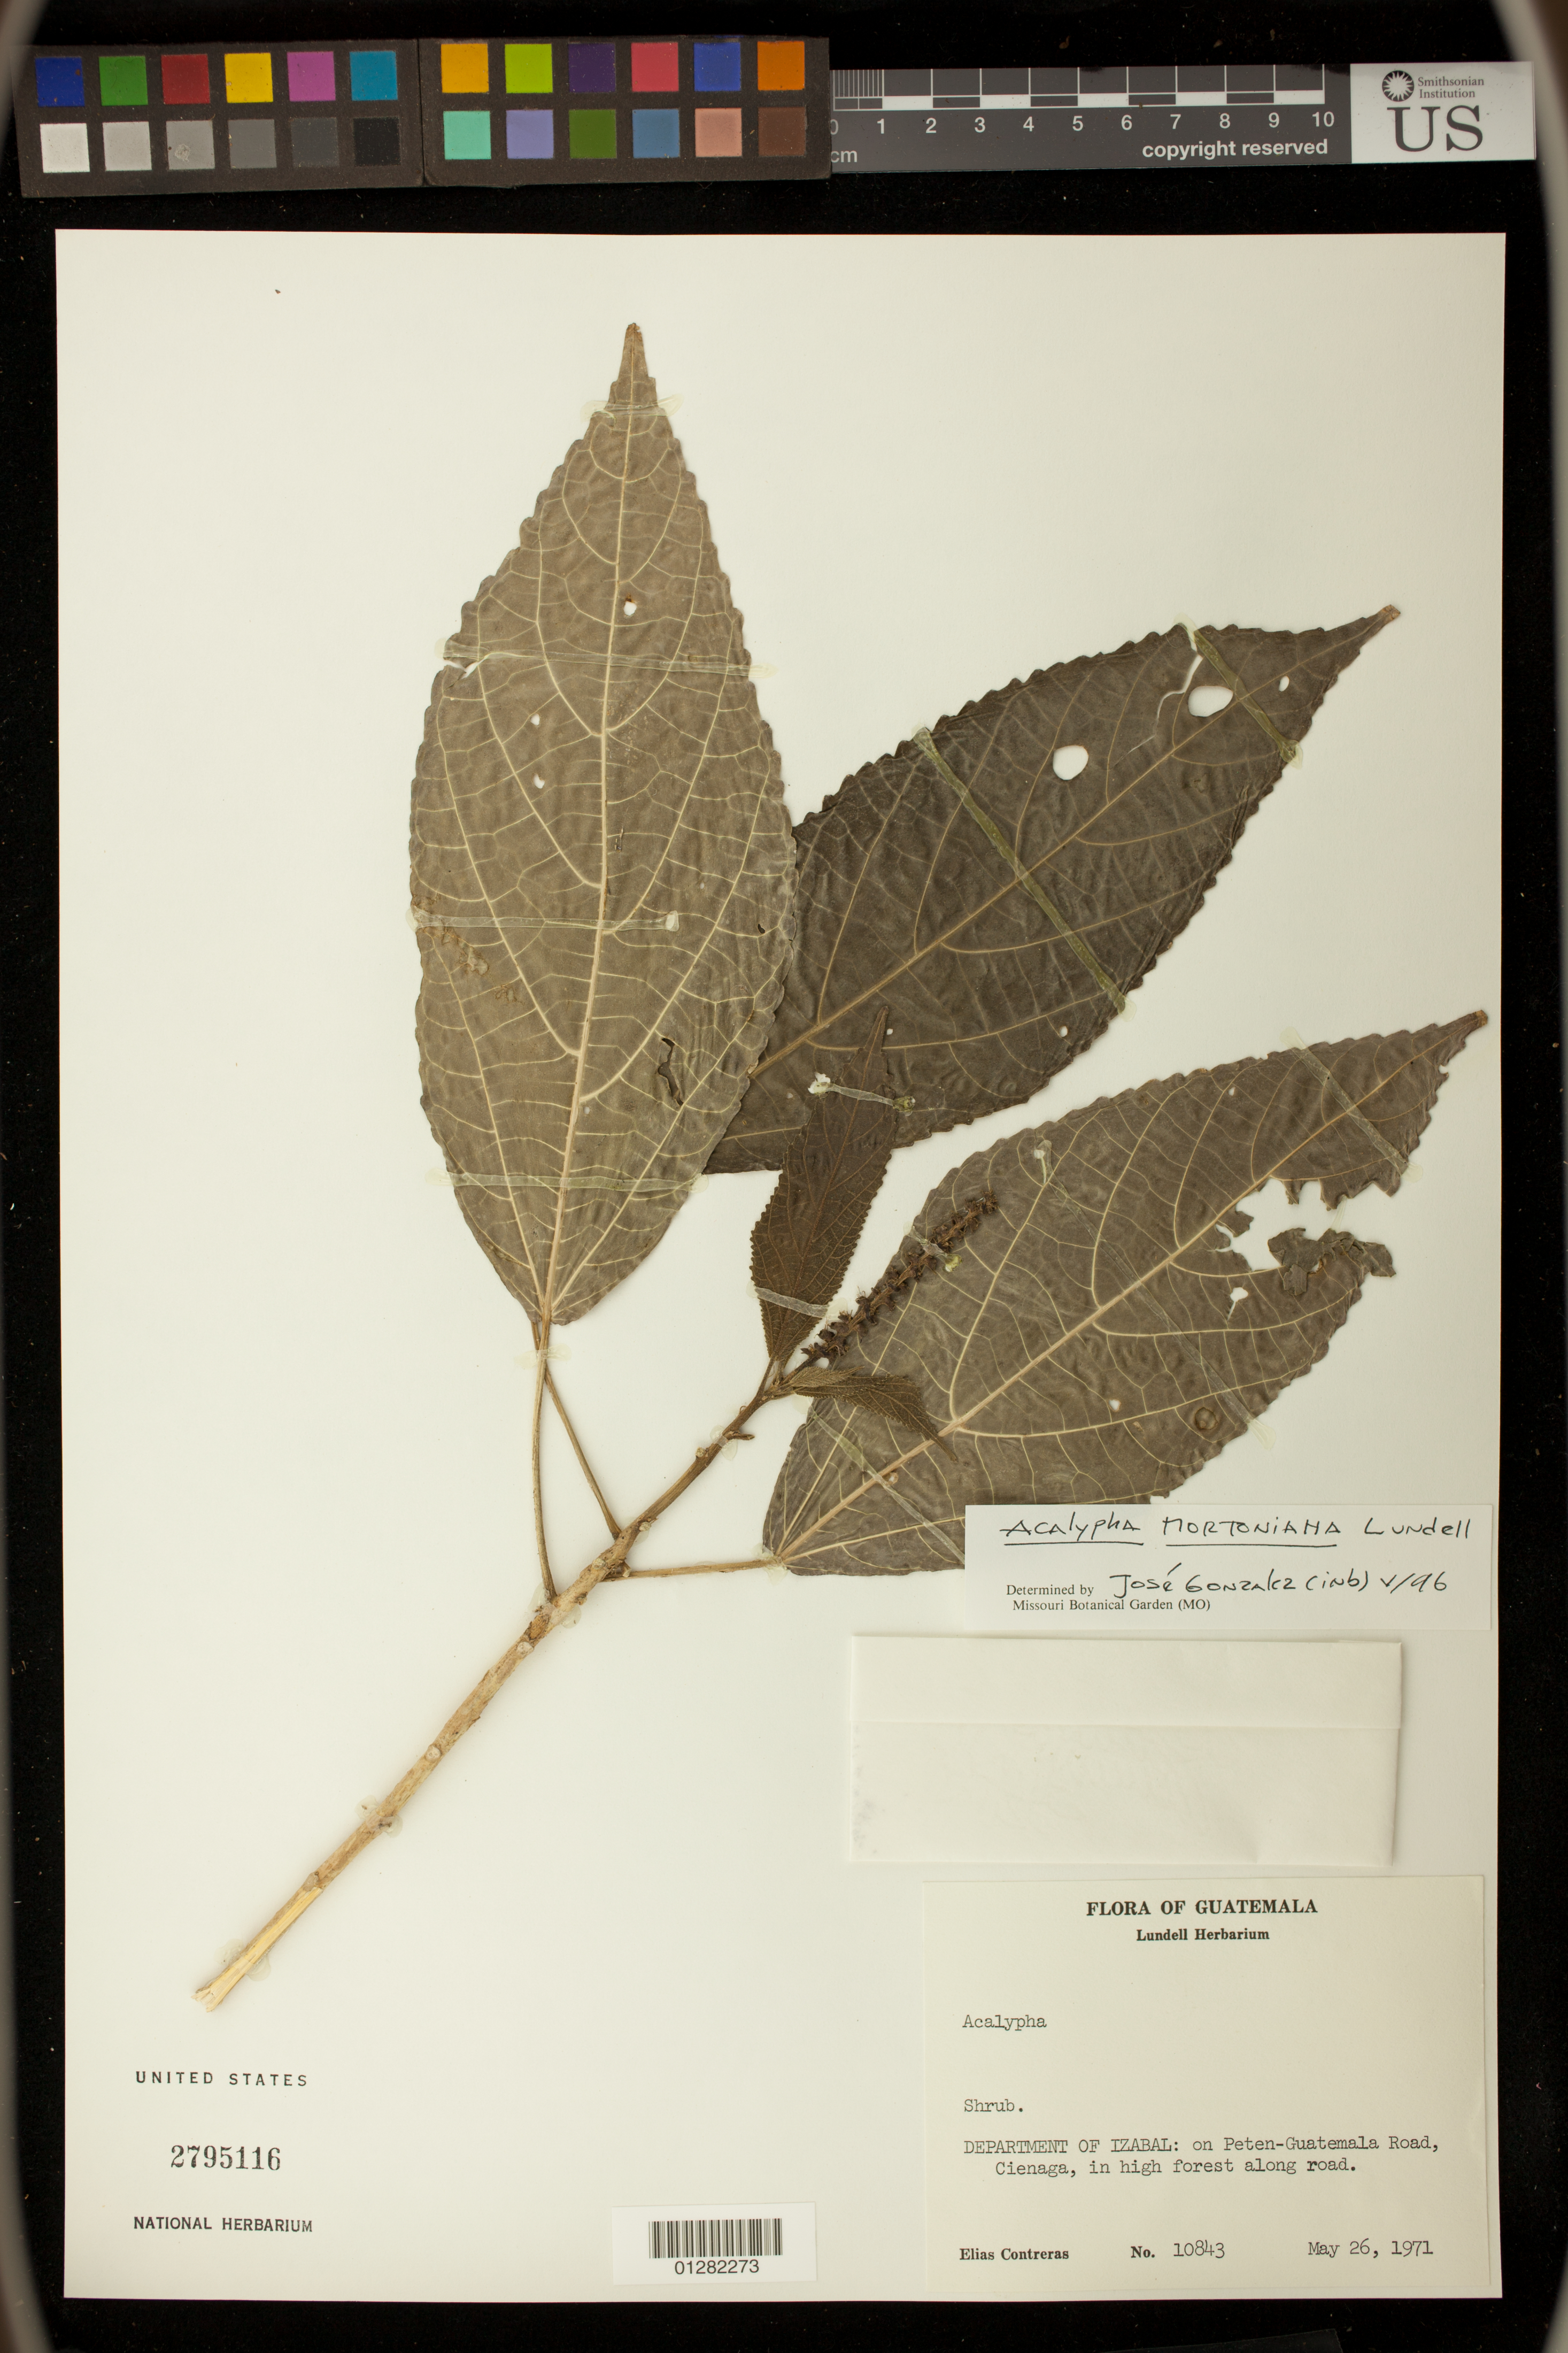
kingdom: Plantae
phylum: Tracheophyta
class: Magnoliopsida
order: Malpighiales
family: Euphorbiaceae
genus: Acalypha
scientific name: Acalypha mortoniana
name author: Lundell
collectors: F. Shreve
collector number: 10843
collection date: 1971-05-26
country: Guatemala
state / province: Izabal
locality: on Peten-Guatemala Road, Cienaga, in high forest along road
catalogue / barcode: US 2795116